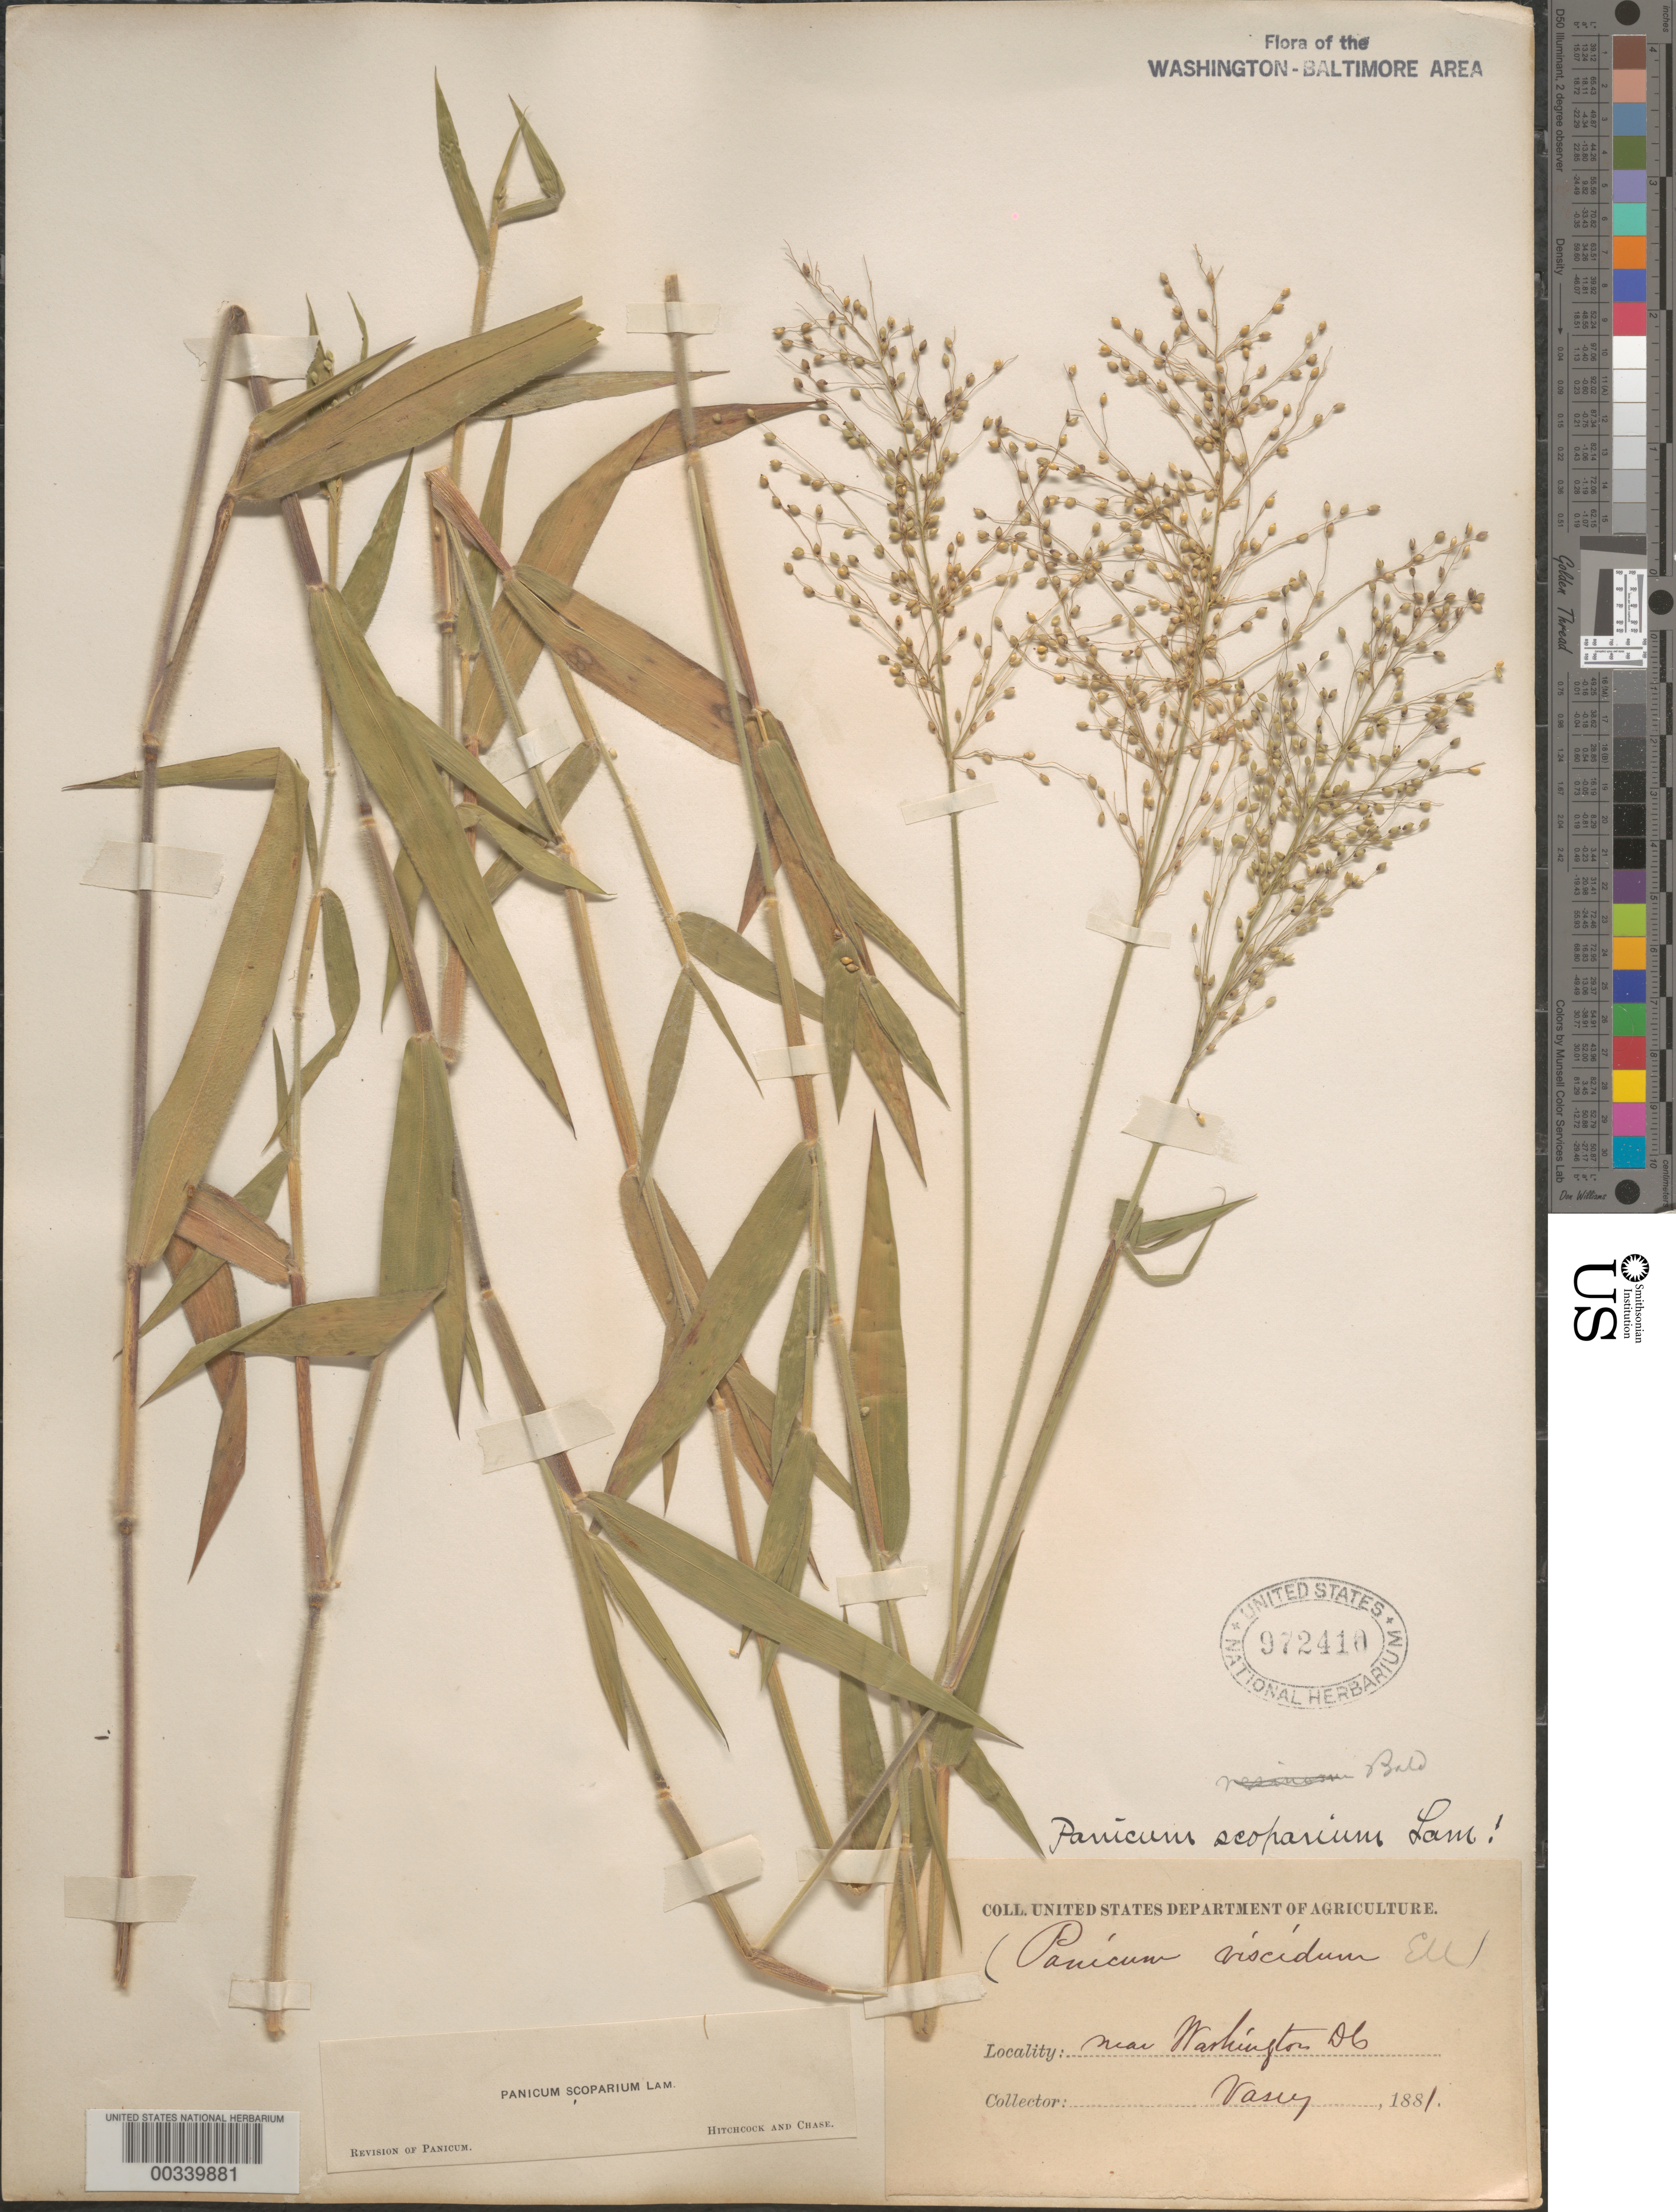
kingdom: Plantae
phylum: Tracheophyta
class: Liliopsida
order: Poales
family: Poaceae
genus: Dichanthelium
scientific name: Dichanthelium scoparium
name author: (Lam.) Gould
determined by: Hitchcock, A. S.; Chase, [M.] A.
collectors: G. Vasey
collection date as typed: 1881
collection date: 1881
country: United States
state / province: District of Columbia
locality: Washington, DC and vicinity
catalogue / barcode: US 972410